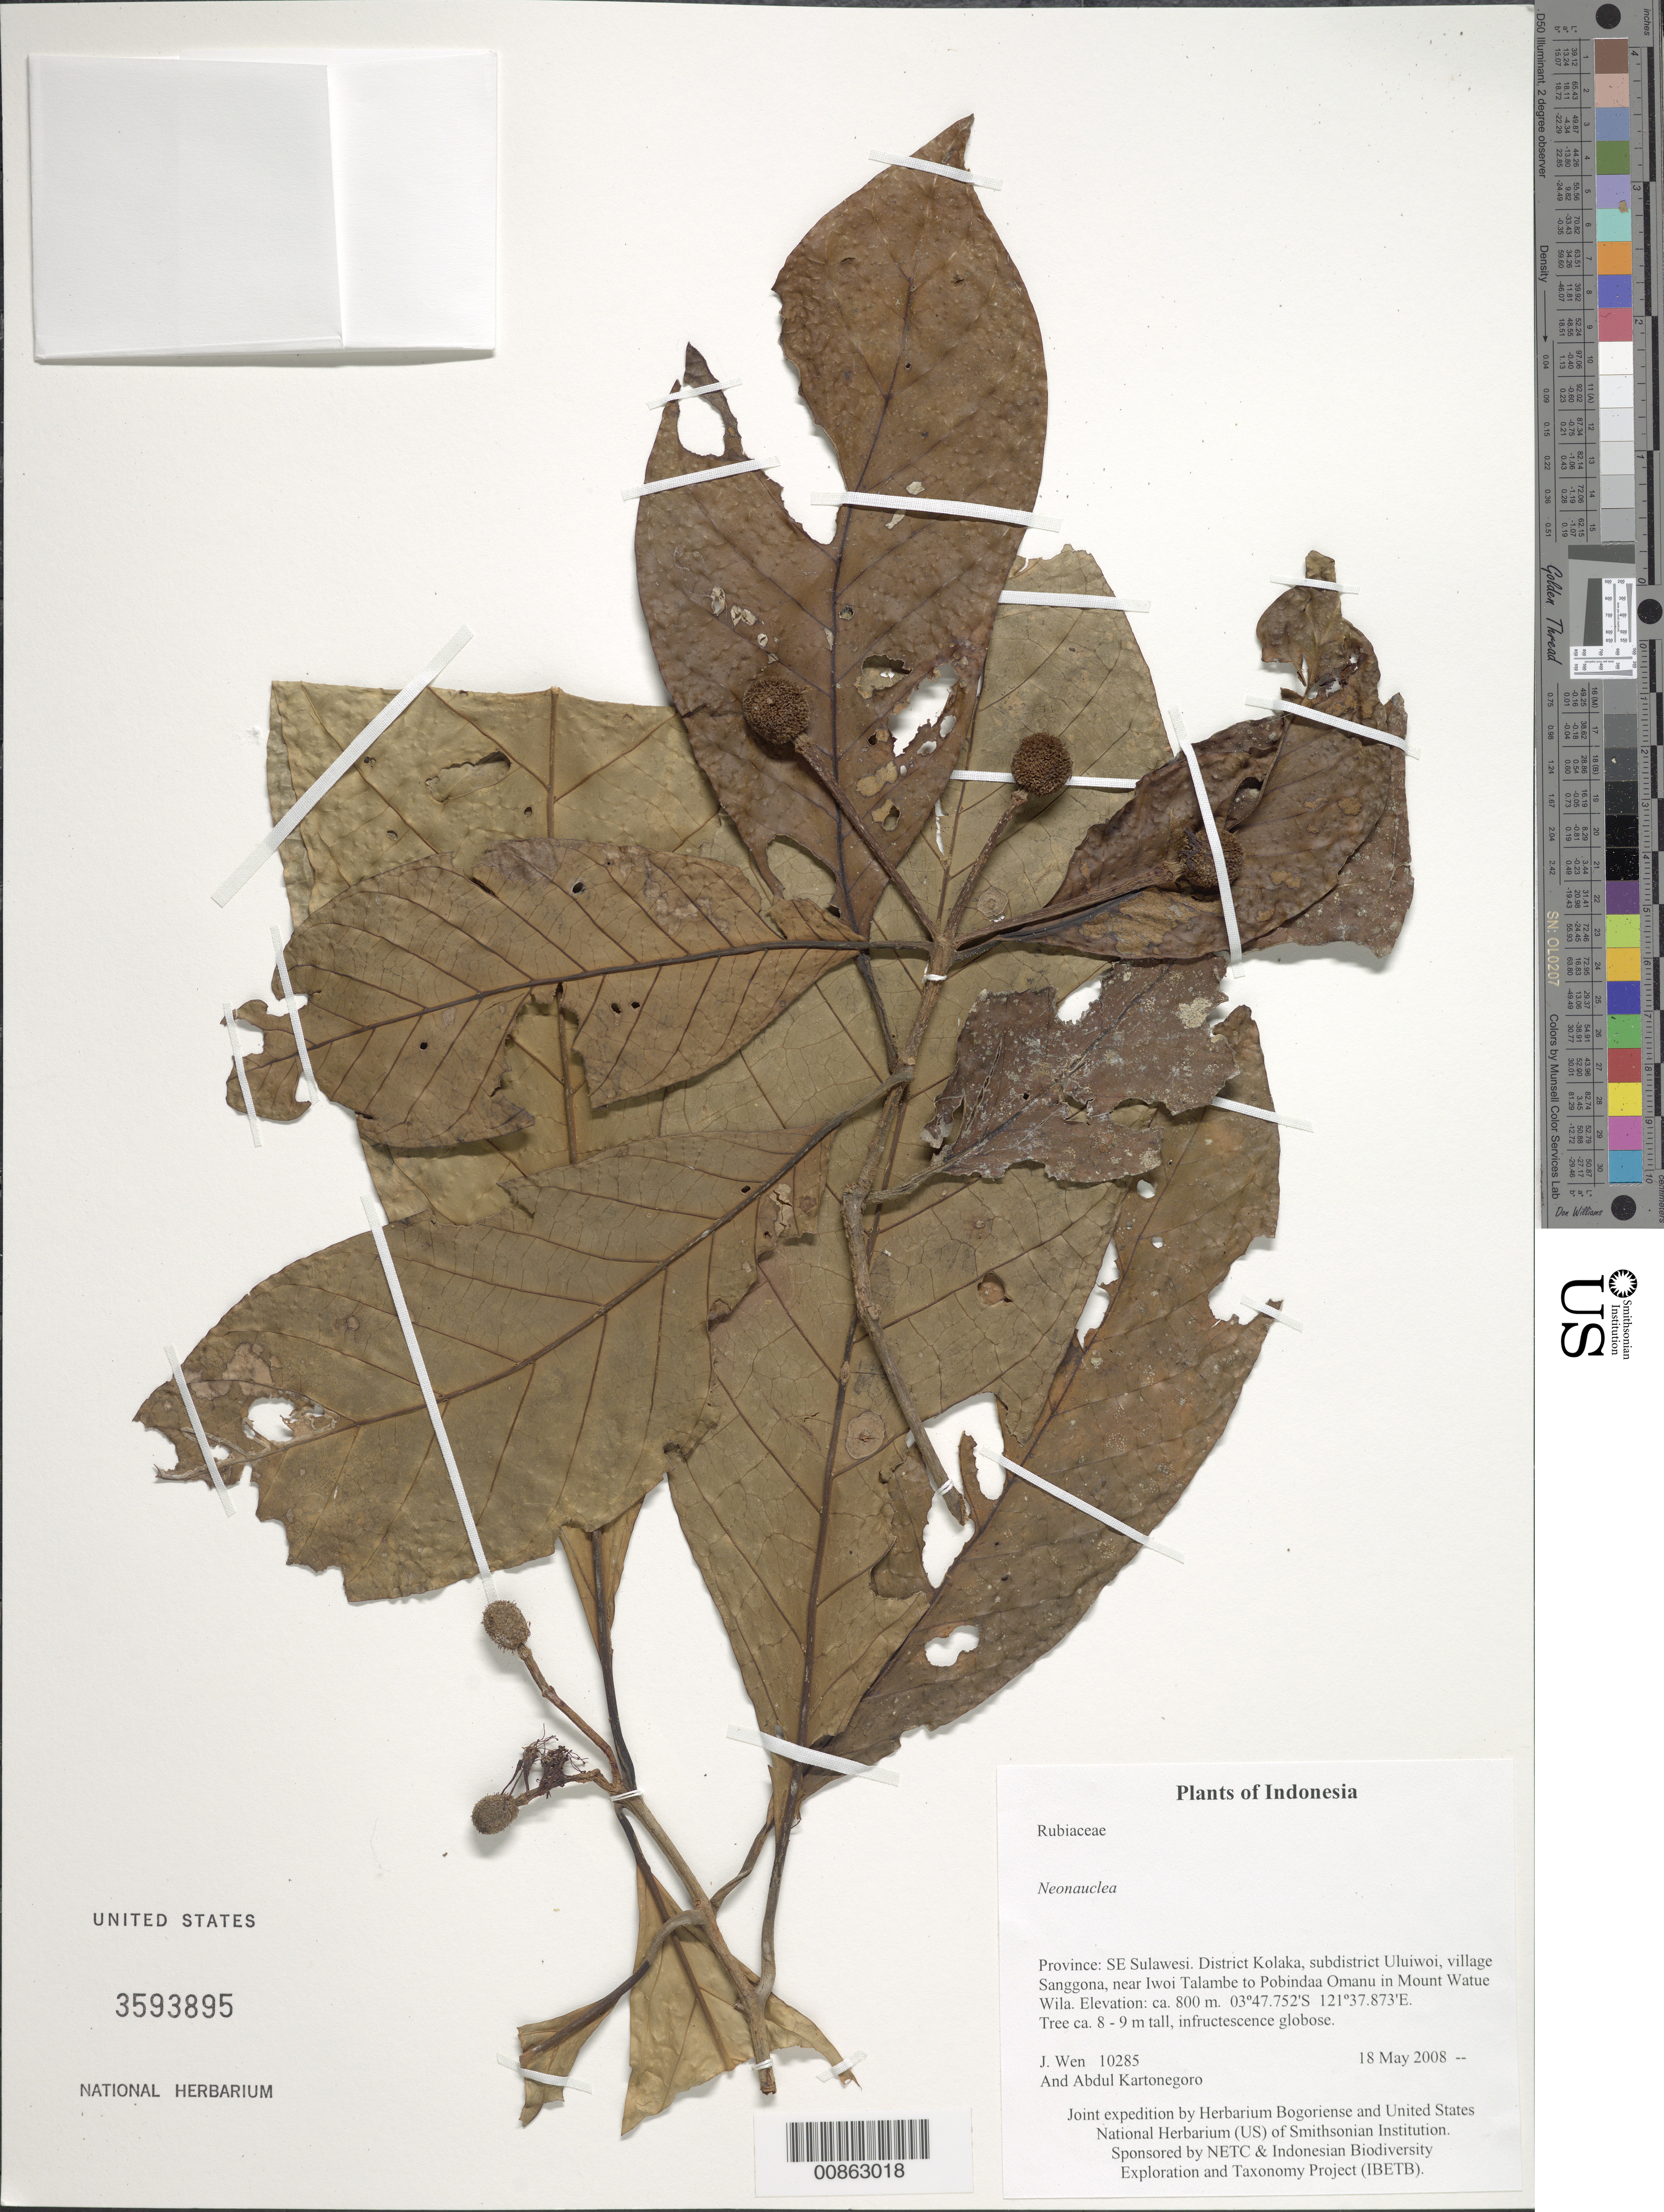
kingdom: Plantae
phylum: Tracheophyta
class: Magnoliopsida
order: Gentianales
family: Rubiaceae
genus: Neonauclea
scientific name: Neonauclea sp.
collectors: J. Wen & A. Kartonegoro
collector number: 10285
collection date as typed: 18 May 2008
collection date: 2008-05-18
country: Indonesia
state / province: Sulawesi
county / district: Sulawesi Tenggara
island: Sulawesi [Celebes]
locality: District Kolaka, subdistrict Uluiwoi, village Sanggona, near Iwoi Talambe to Pobindaa Omanu in Mount Watue Wila.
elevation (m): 800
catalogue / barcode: US 3593895